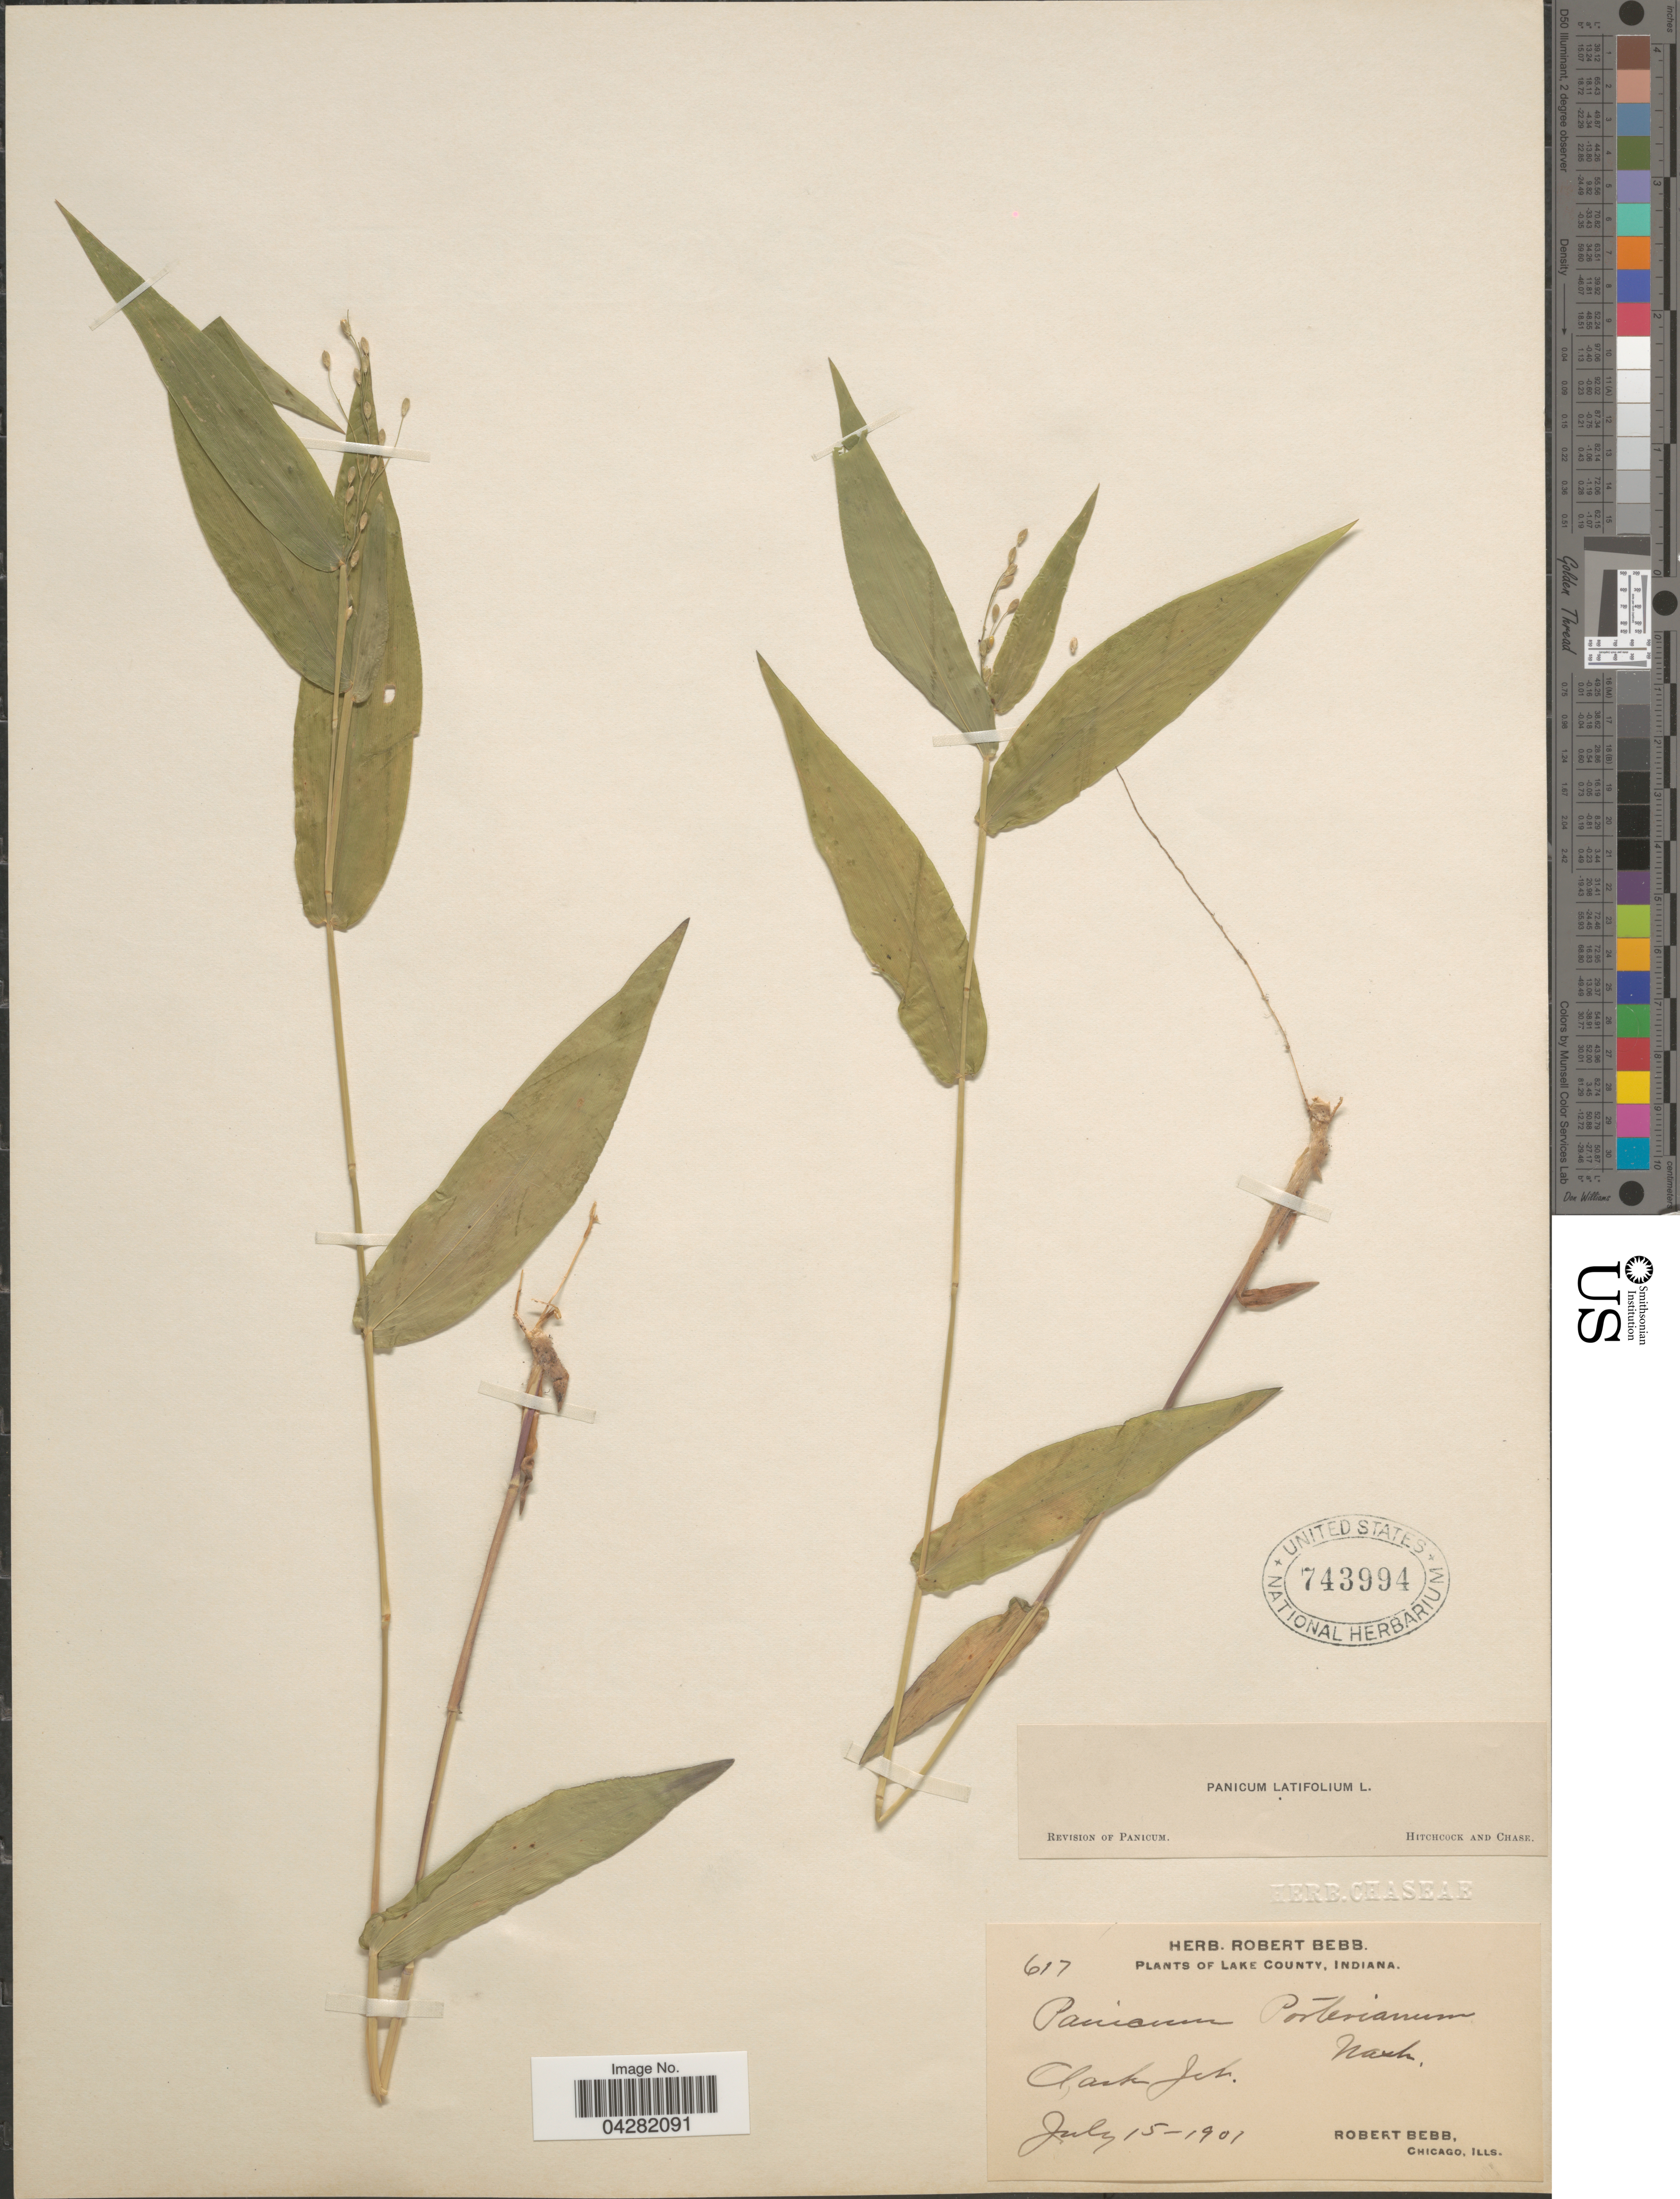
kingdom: Plantae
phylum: Tracheophyta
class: Liliopsida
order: Poales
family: Poaceae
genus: Dichanthelium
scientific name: Dichanthelium latifolium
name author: (L.) Harvill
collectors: R. Bebb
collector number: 617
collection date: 1901-07-15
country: United States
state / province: Indiana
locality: Lake County. Clark Jct.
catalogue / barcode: US 743994